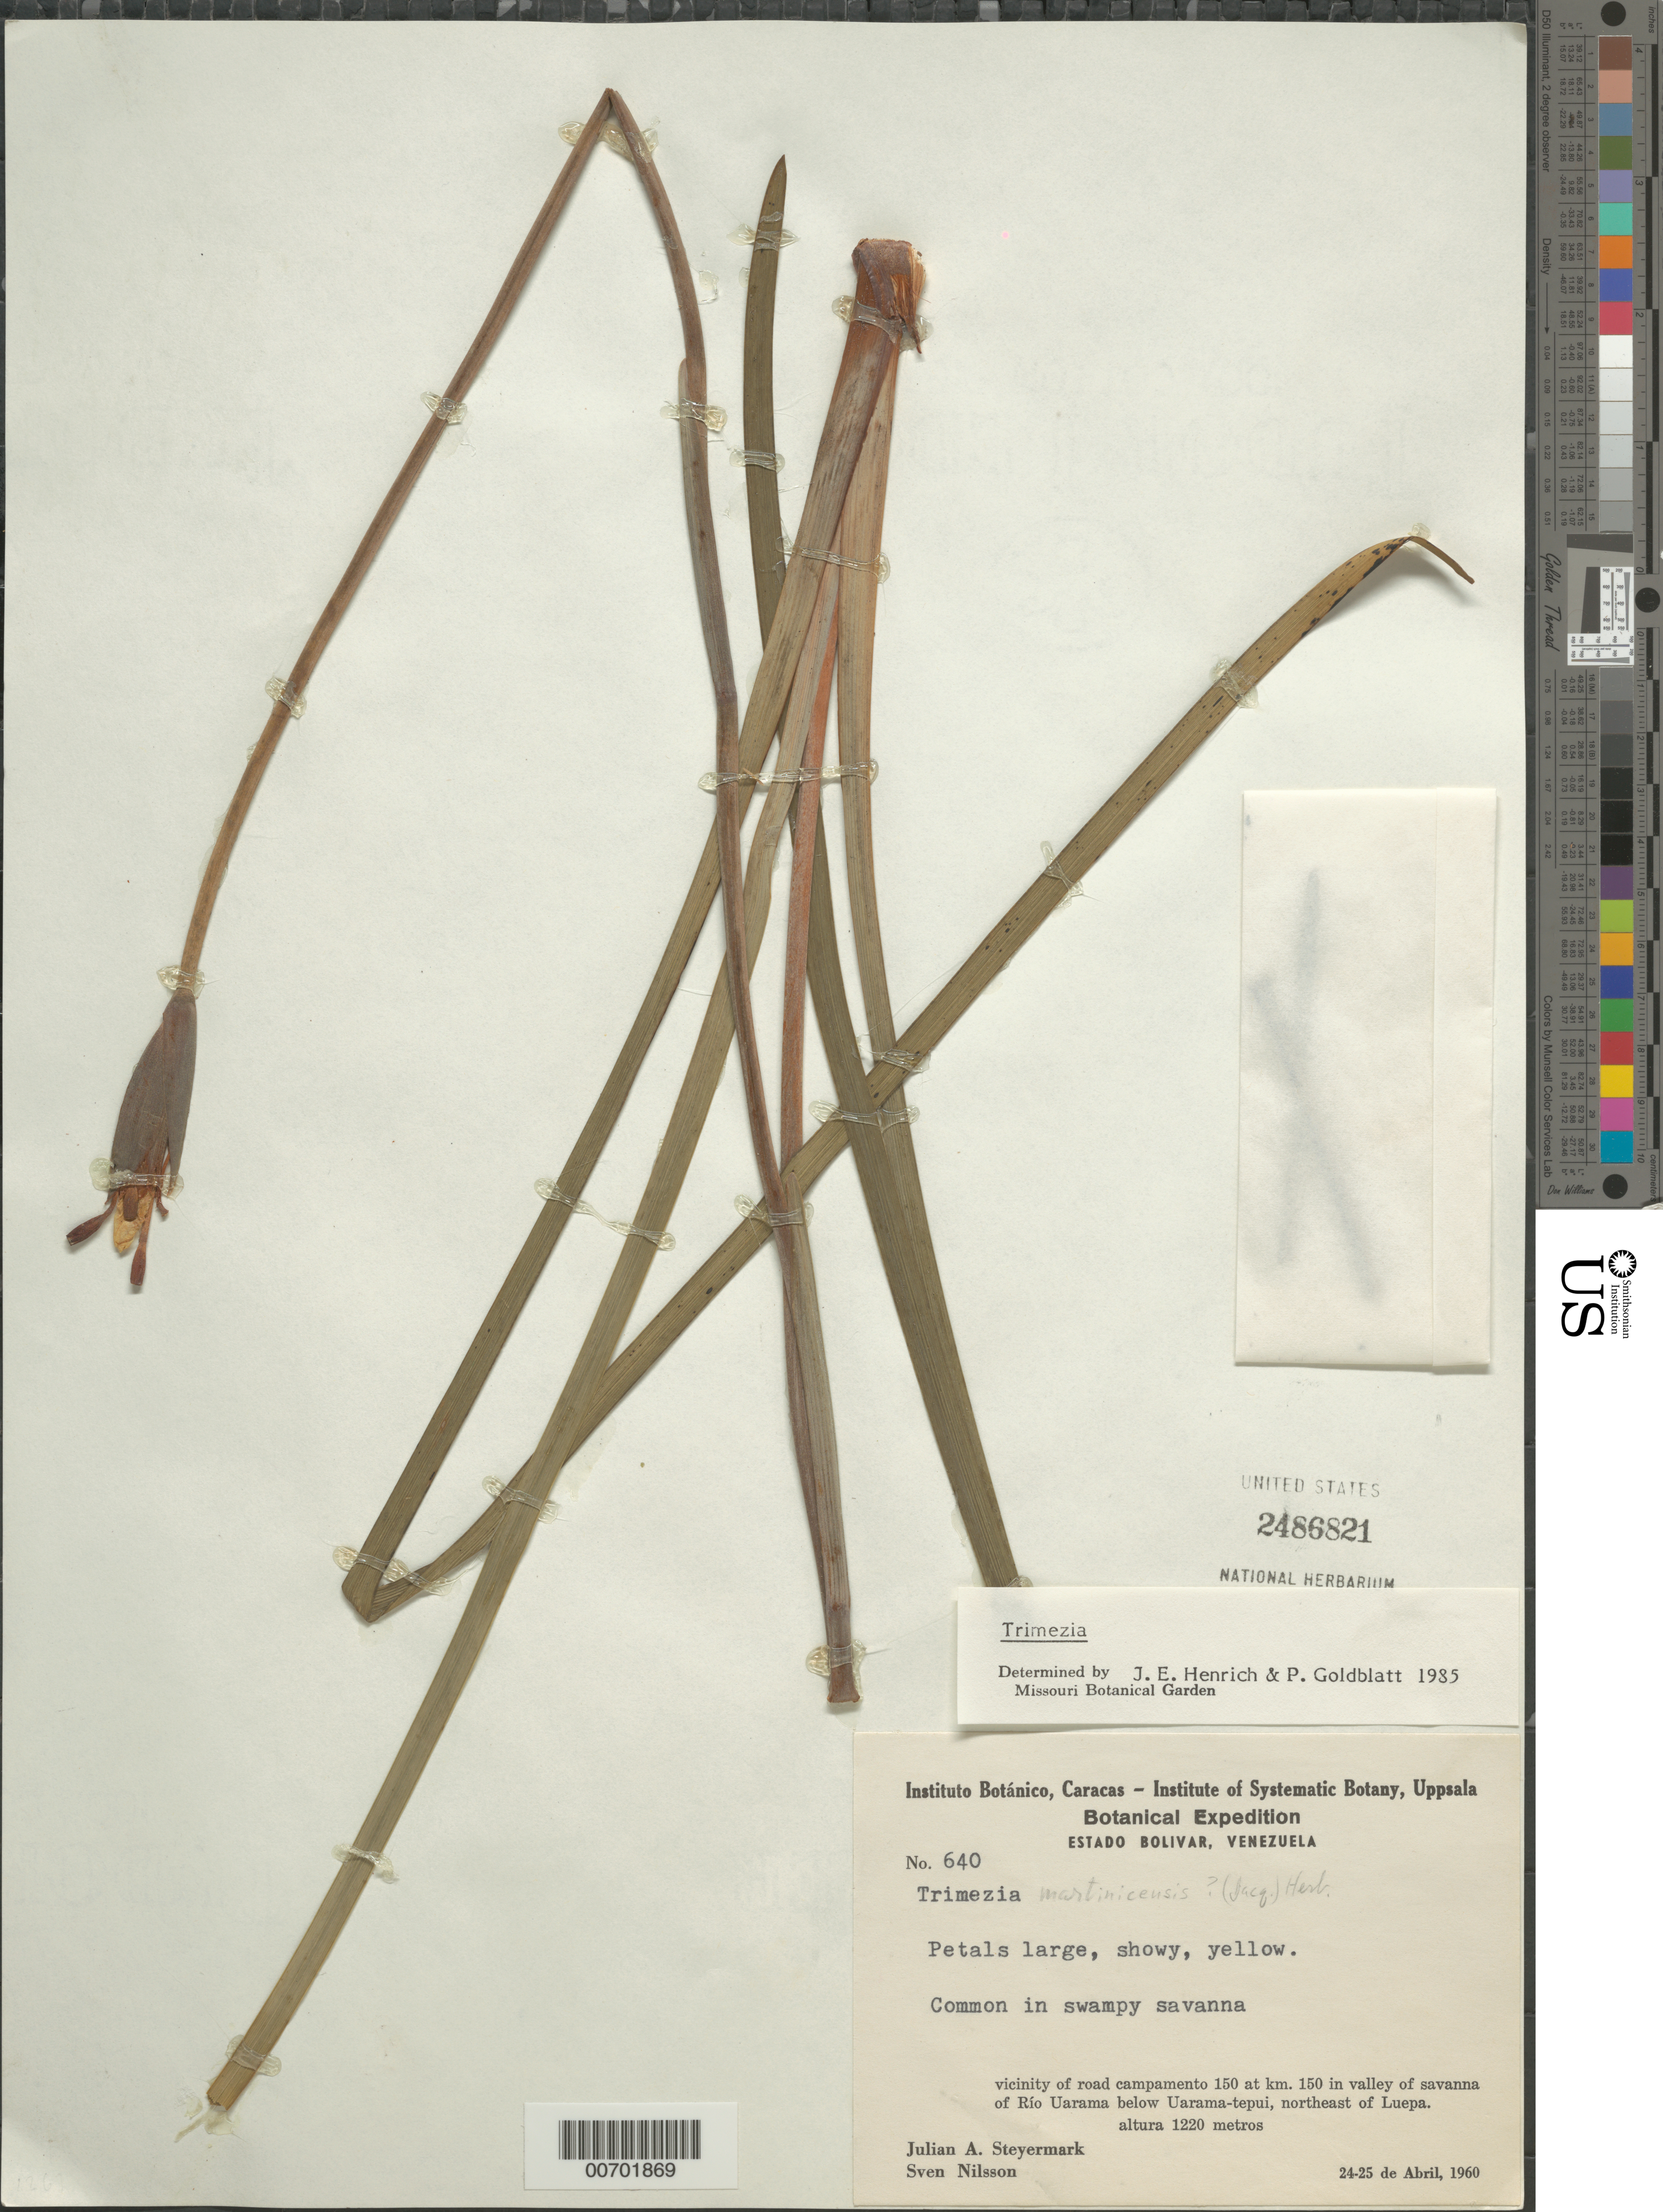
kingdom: Plantae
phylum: Tracheophyta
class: Liliopsida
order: Asparagales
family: Iridaceae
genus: Trimezia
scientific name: Trimezia sp.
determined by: Henrich, J. E.; Goldblatt, P.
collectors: J. Steyermark & S. Nilsson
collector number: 60 640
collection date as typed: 24-Apr-60 to 25-Apr-60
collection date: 1960-04-24/1960-04-25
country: Venezuela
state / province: Bolívar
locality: Río Uarama, below Uarama-tepuí, NE of Luepa, vic. of road campamento 150 at km 150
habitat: Swampy savanna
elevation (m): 1220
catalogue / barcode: US 2486821